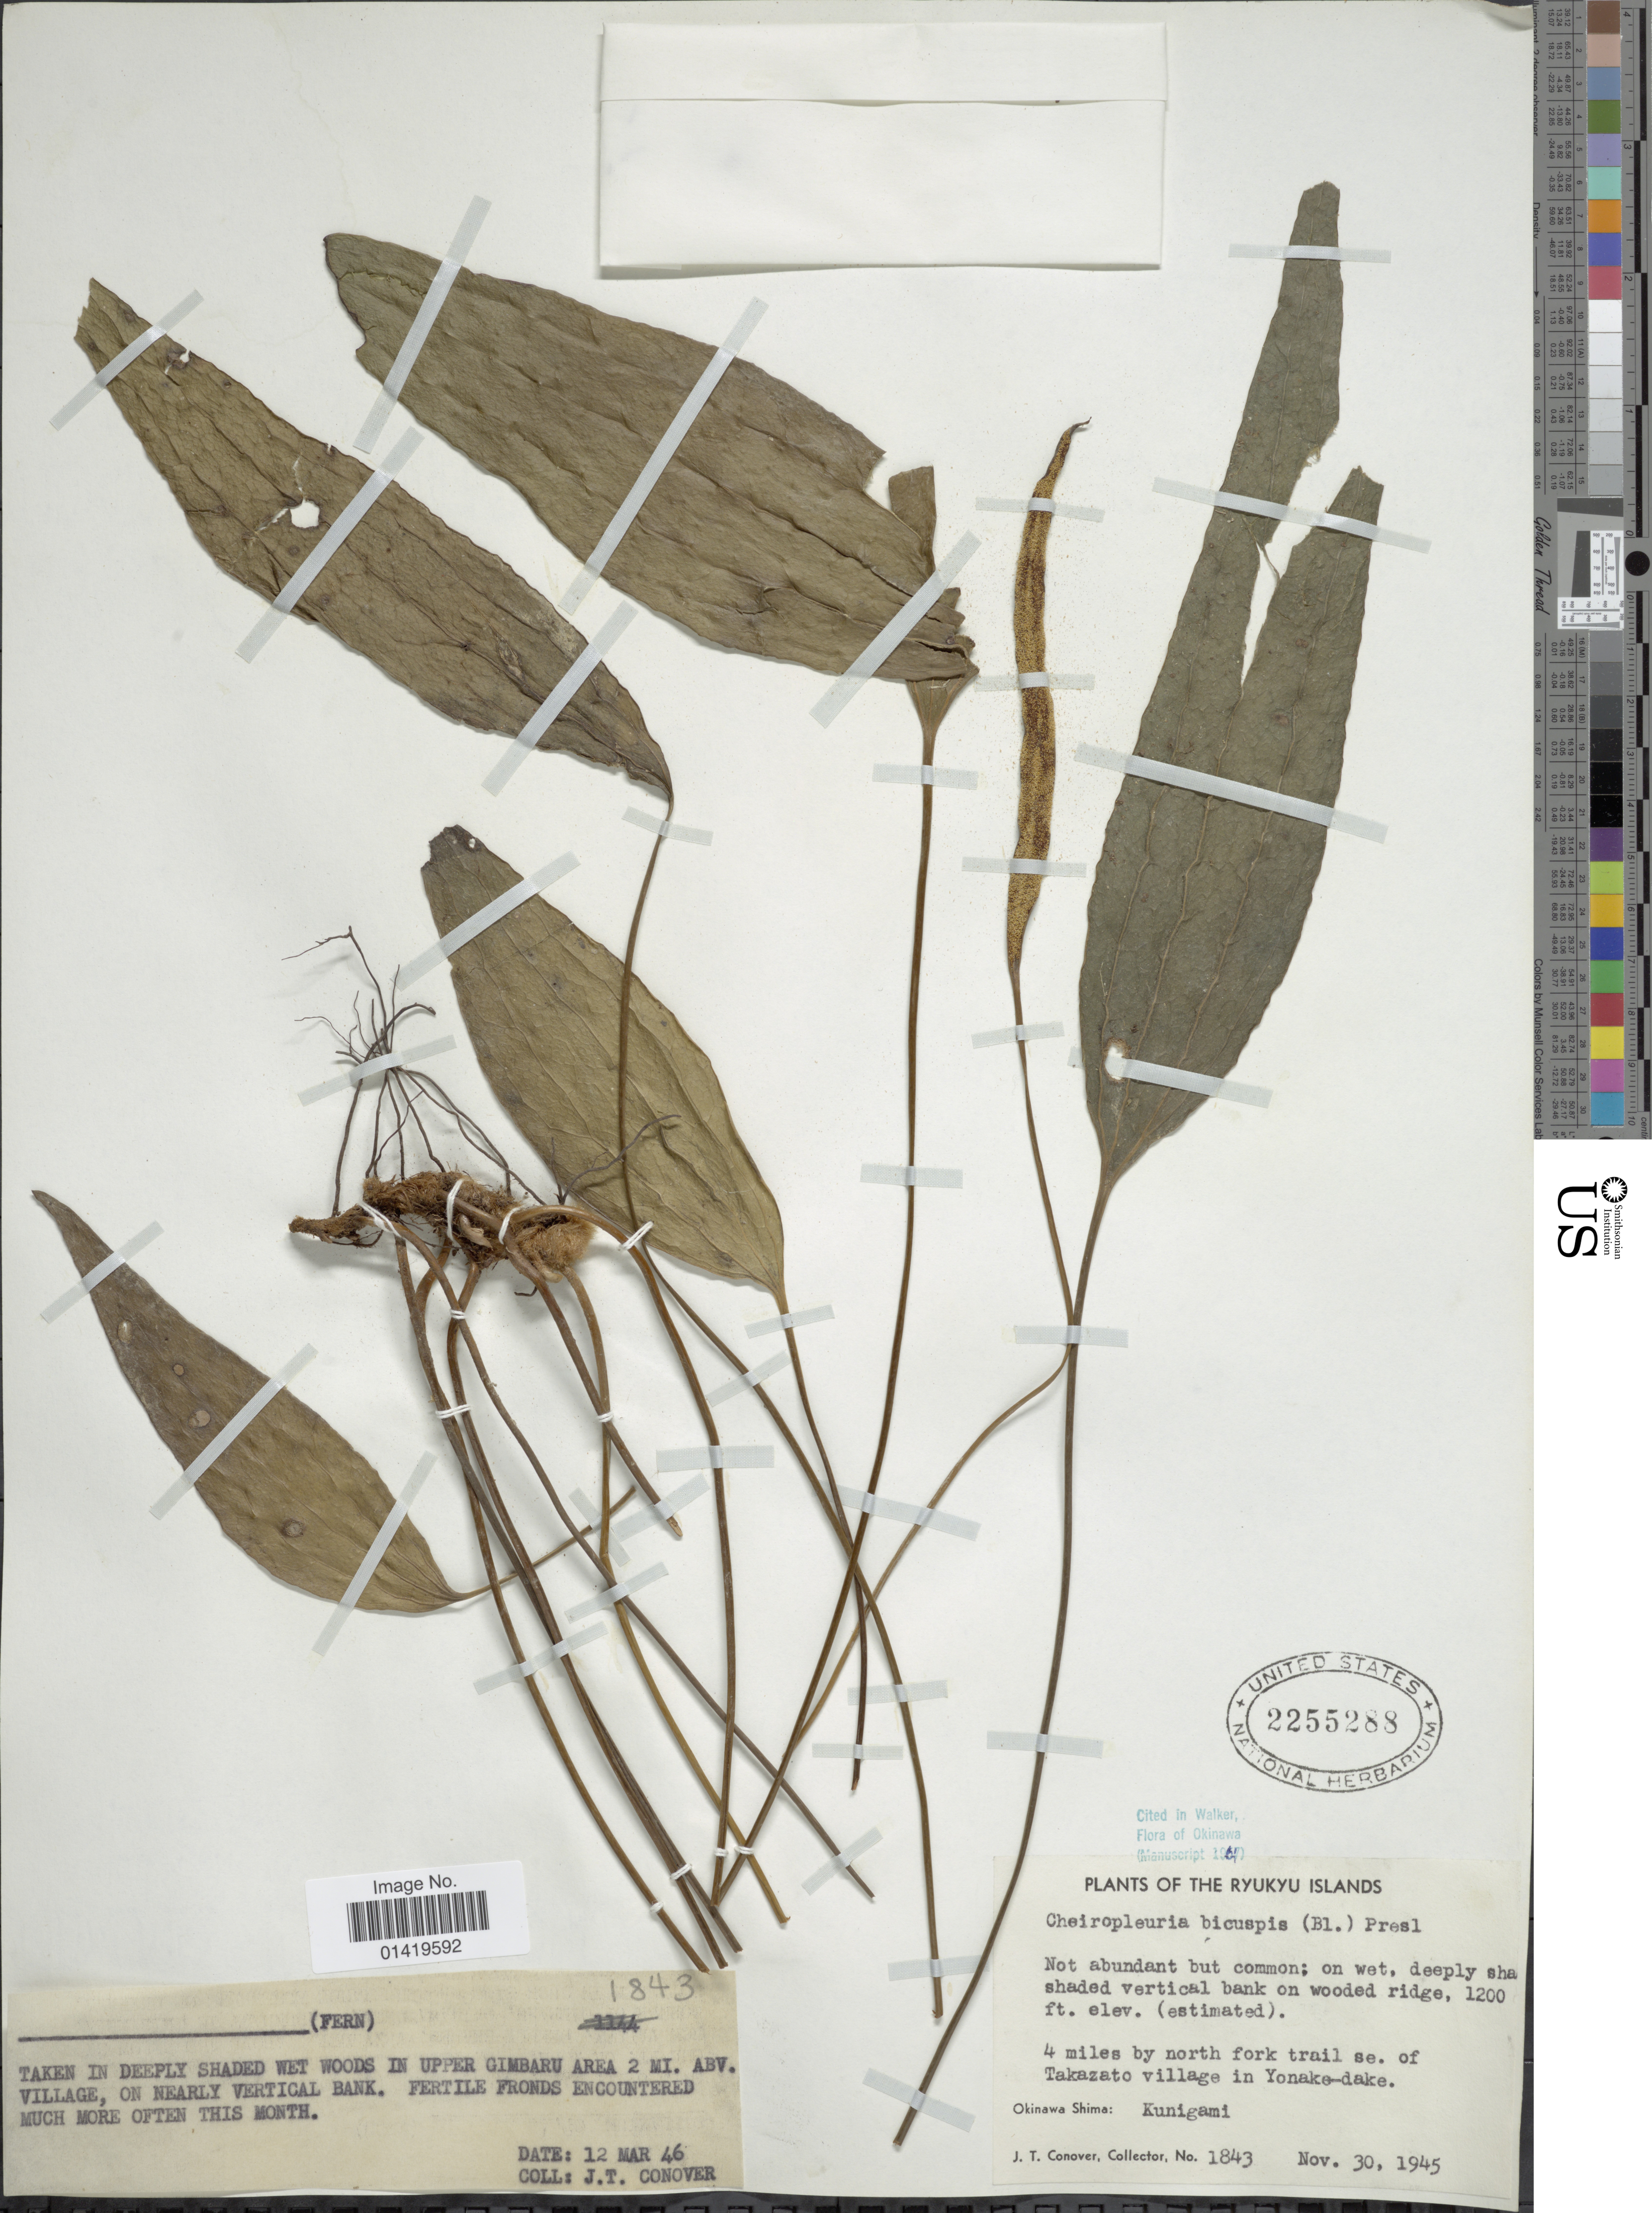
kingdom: Plantae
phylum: Tracheophyta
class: Polypodiopsida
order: Gleicheniales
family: Dipteridaceae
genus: Cheiropleuria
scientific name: Cheiropleuria bicuspis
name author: (Blume) C. Presl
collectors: J. T. Conover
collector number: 1843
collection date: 1945-11-30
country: Japan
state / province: Okinawa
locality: Ryukyu Islands. 4 miles by north fork trail se. of Takazato village in Yonake dake. Okinawa Shima: Kunigami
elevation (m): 366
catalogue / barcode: US 2255288